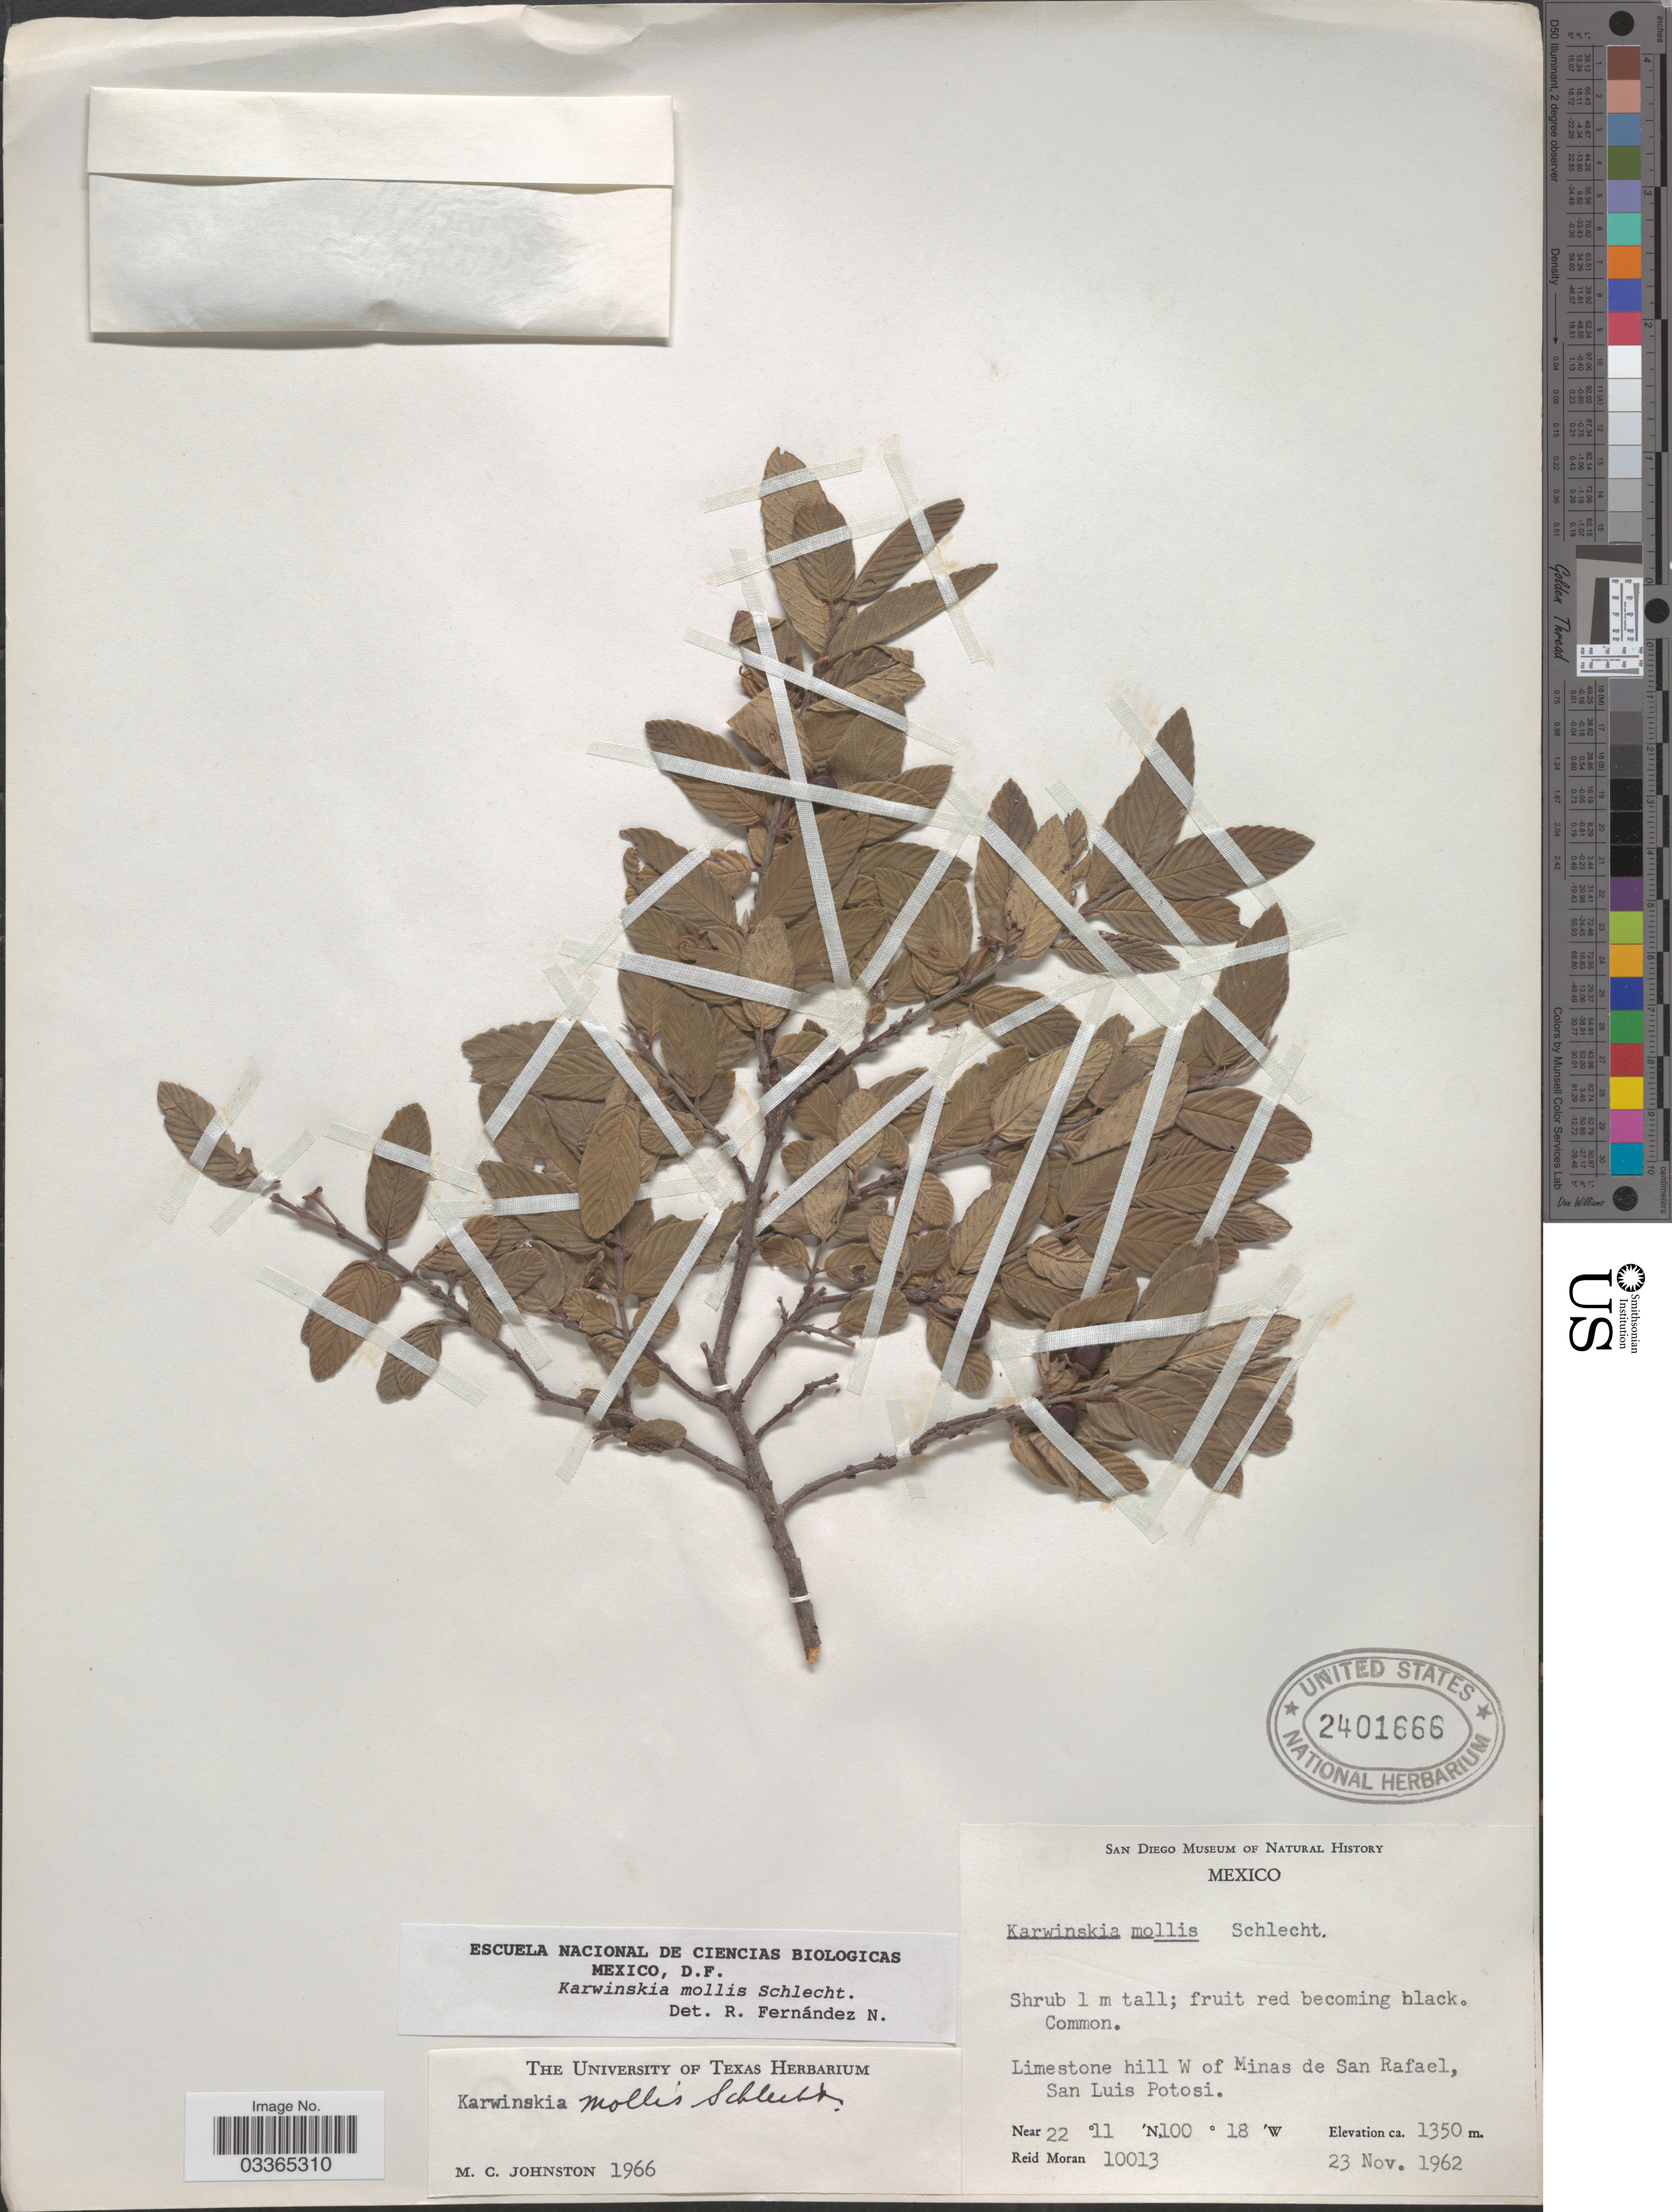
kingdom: Plantae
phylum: Tracheophyta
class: Magnoliopsida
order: Rosales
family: Rhamnaceae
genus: Karwinskia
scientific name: Karwinskia mollis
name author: Schltdl.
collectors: R. Moran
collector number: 10013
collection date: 1962-11-23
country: Mexico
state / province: San Luis Potosí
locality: Limestone hill W of Minas de San Rafael.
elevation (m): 1350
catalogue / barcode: US 2401666